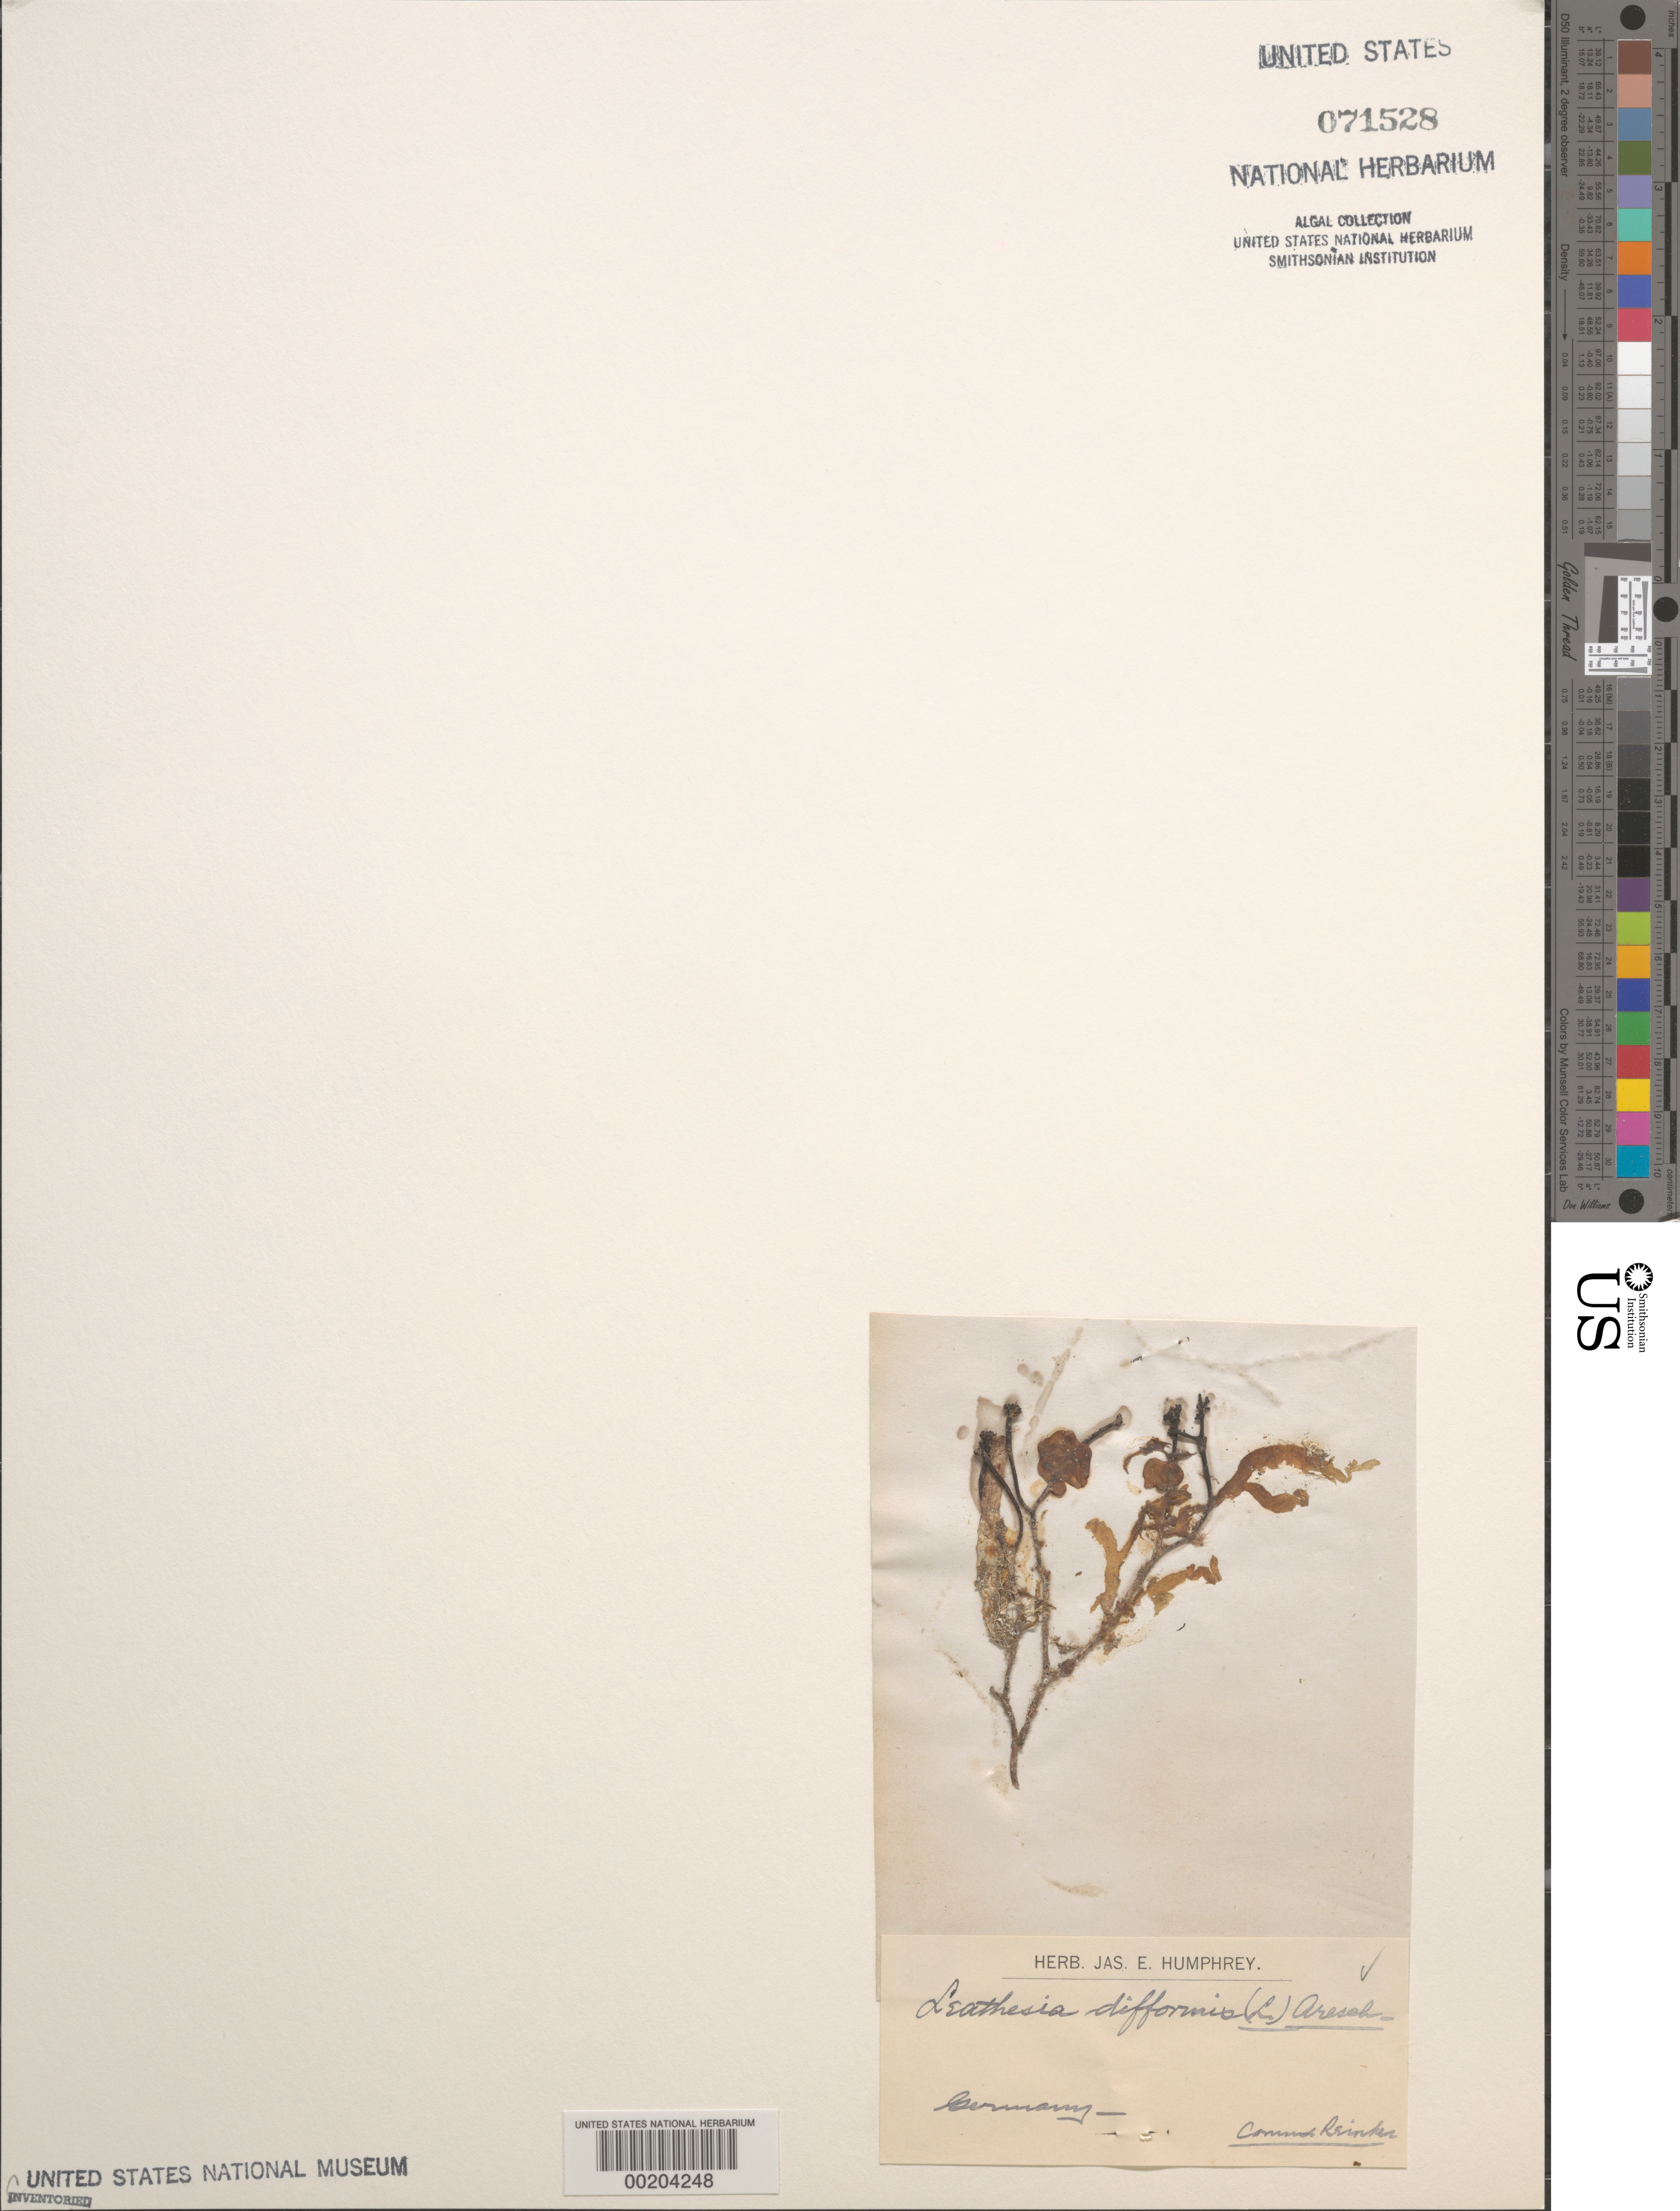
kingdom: Chromista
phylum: Ochrophyta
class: Phaeophyceae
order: Ectocarpales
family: Chordariaceae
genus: Leathesia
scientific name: Leathesia difformis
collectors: J. Reinke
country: Germany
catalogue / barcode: US 71528